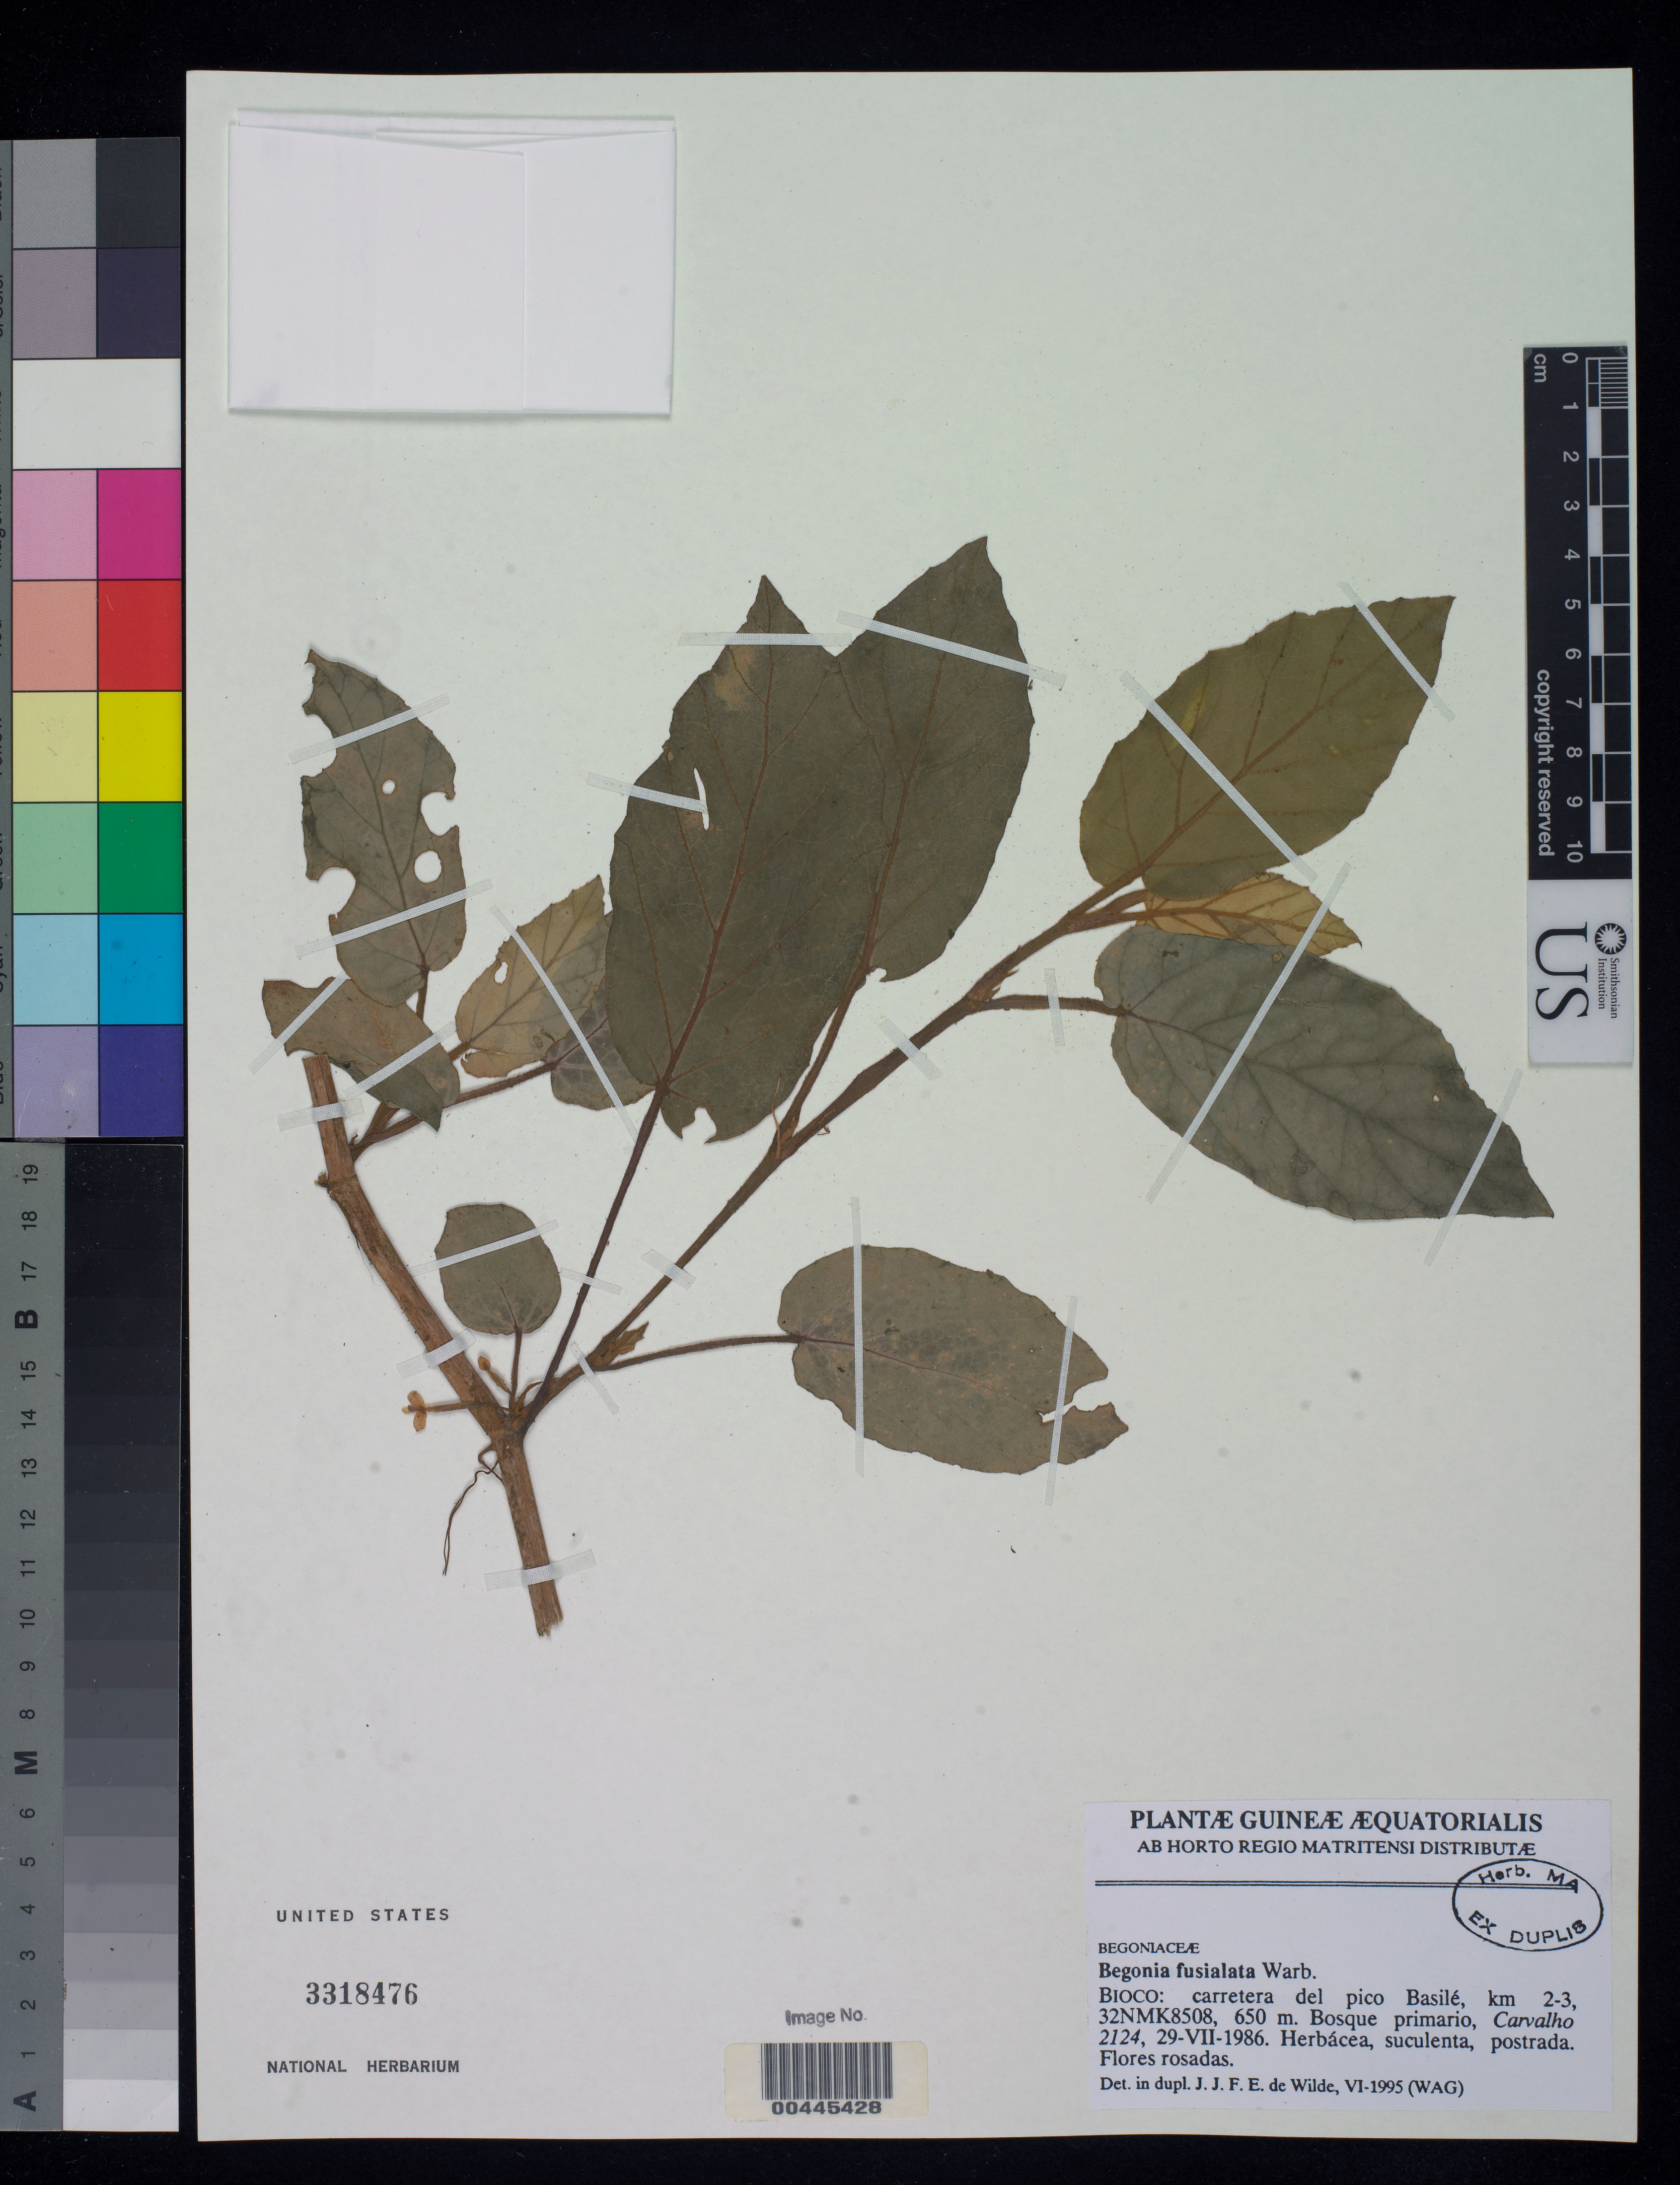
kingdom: Plantae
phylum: Tracheophyta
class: Magnoliopsida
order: Cucurbitales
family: Begoniaceae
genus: Begonia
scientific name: Begonia fusialata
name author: Warb.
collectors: Carvalho, --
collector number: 2124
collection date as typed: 29 Jul 1986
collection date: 1986-07-29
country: Equatorial Guinea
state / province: Bioko Norte (?)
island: Bioko Island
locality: Basile. [former Province of Fernando Pó (Bioko).]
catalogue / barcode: US 3318476